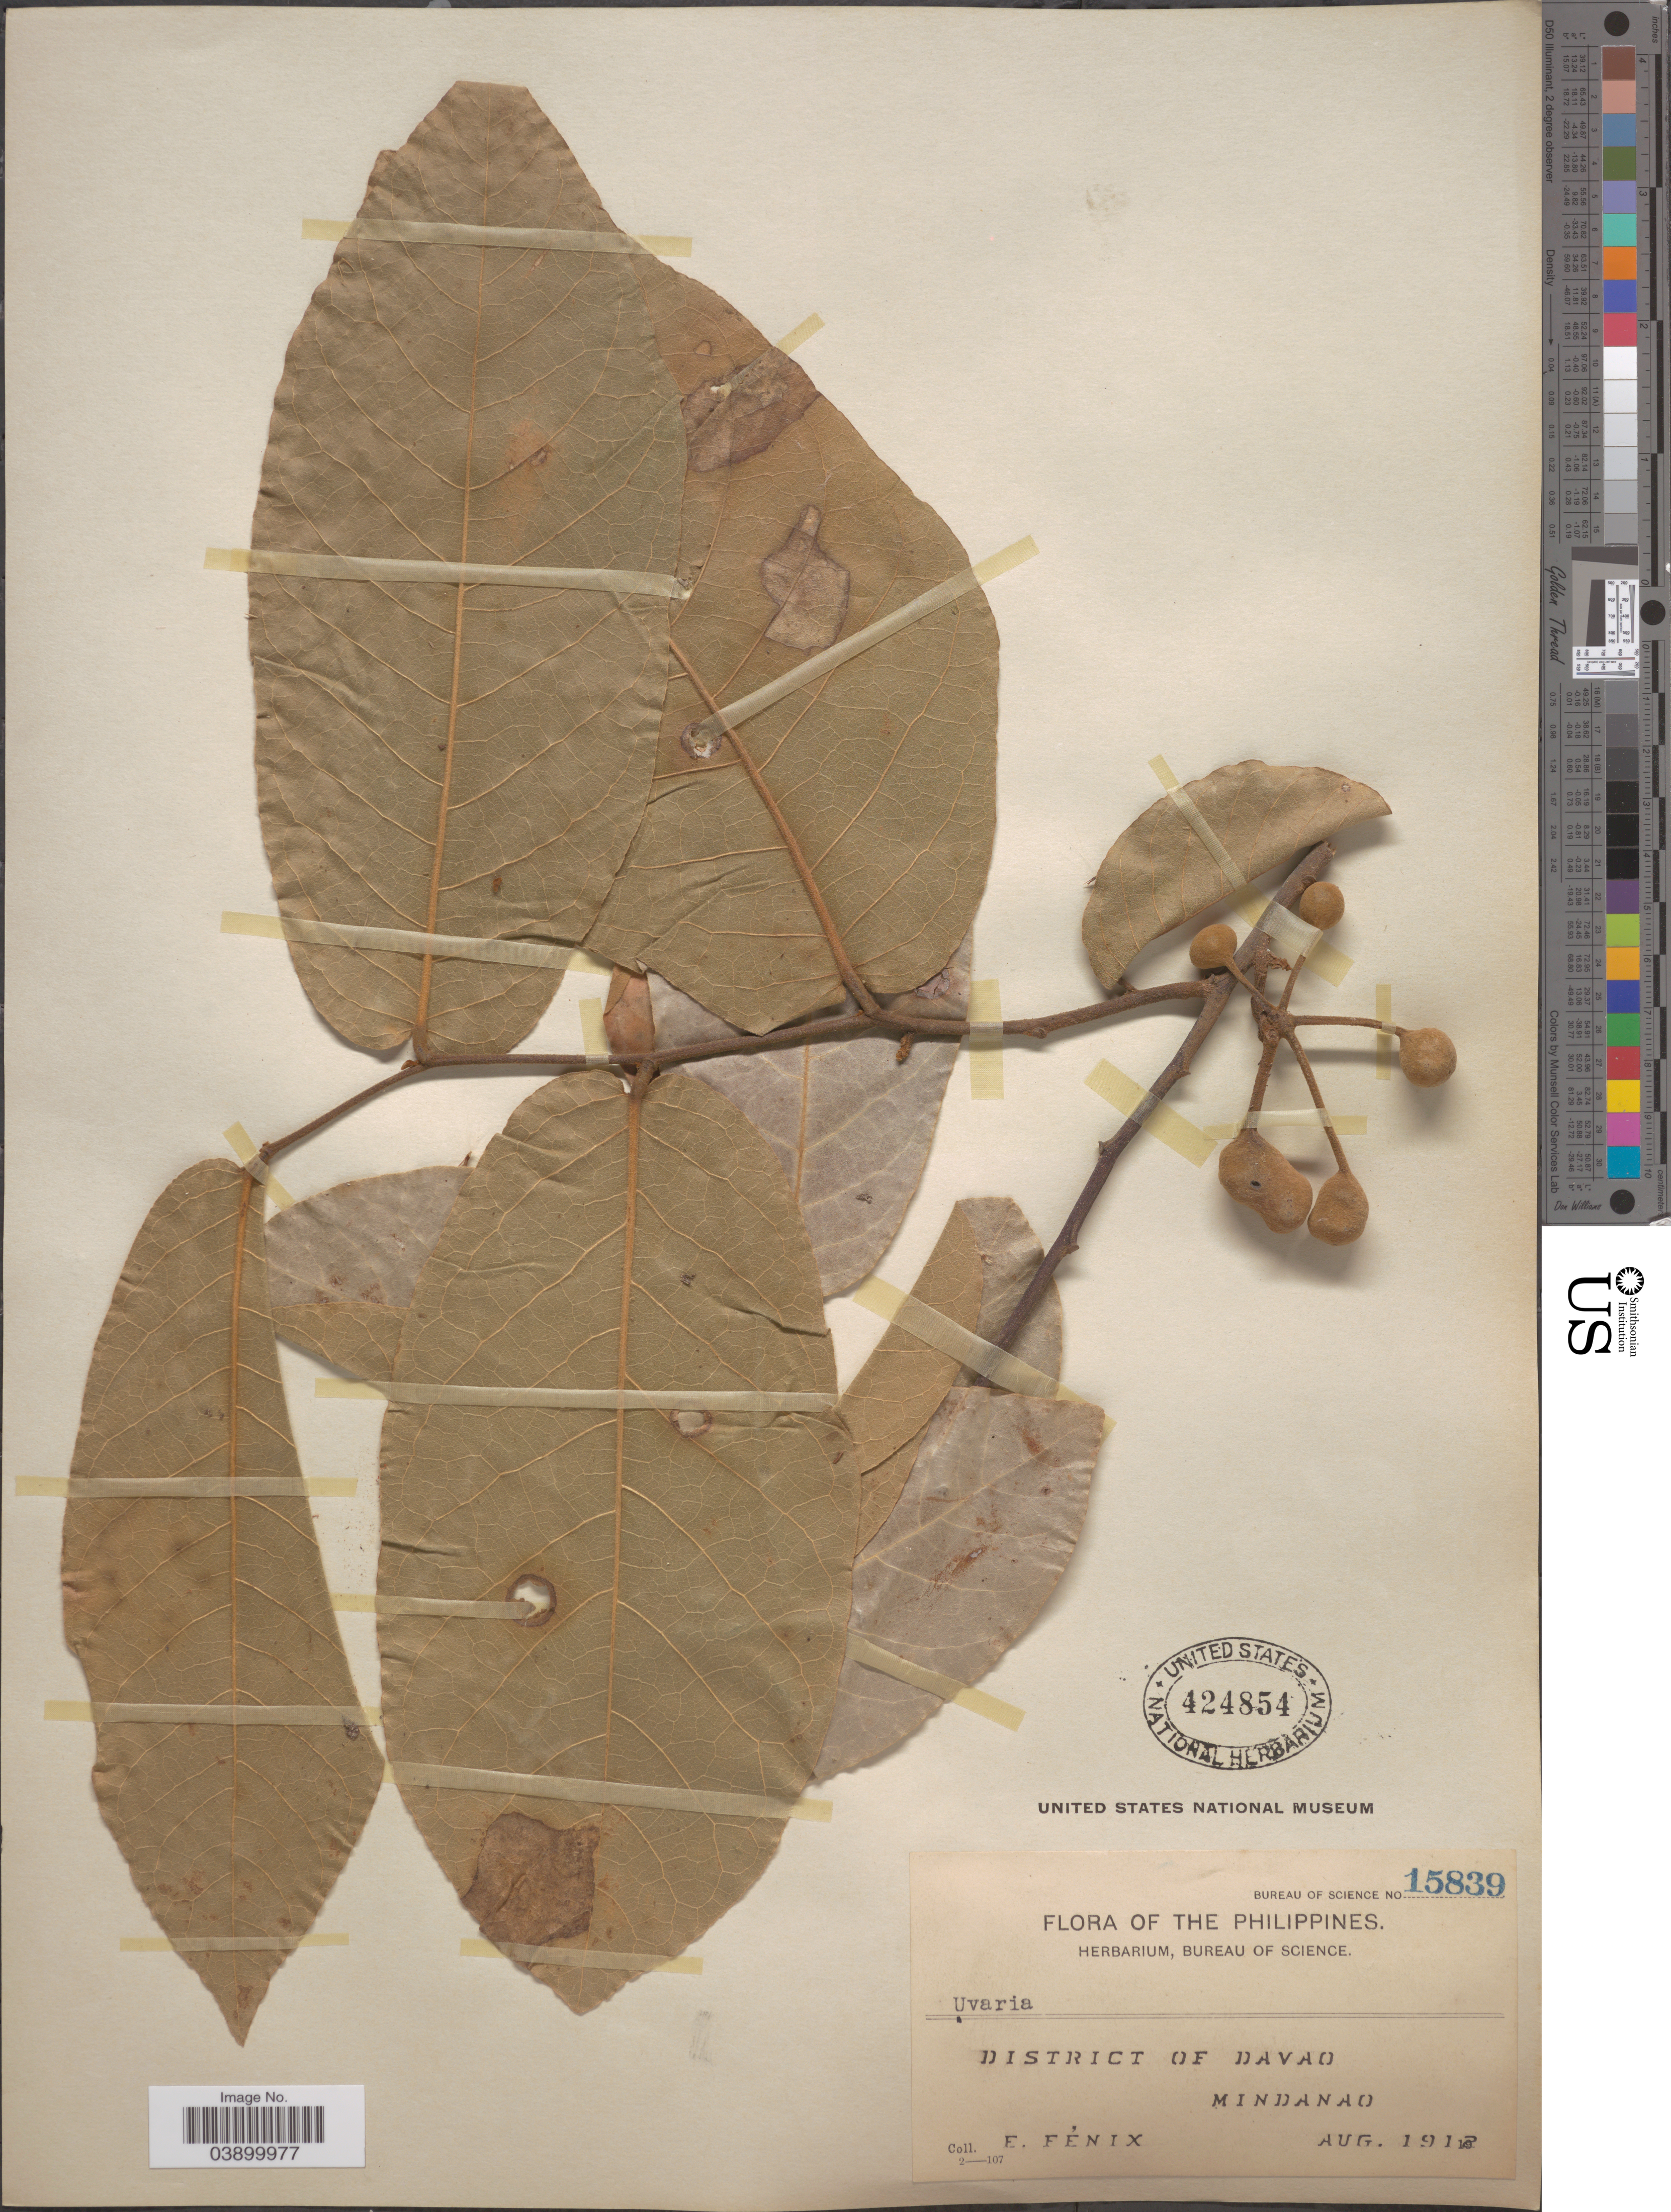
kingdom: Plantae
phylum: Tracheophyta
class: Magnoliopsida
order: Magnoliales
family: Annonaceae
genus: Uvaria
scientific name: Uvaria sp.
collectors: E. Fenix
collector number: Bureau of Science 15839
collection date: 1912-08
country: Philippines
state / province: Davao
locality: District of Davao. Mindanao.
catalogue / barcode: US 424854